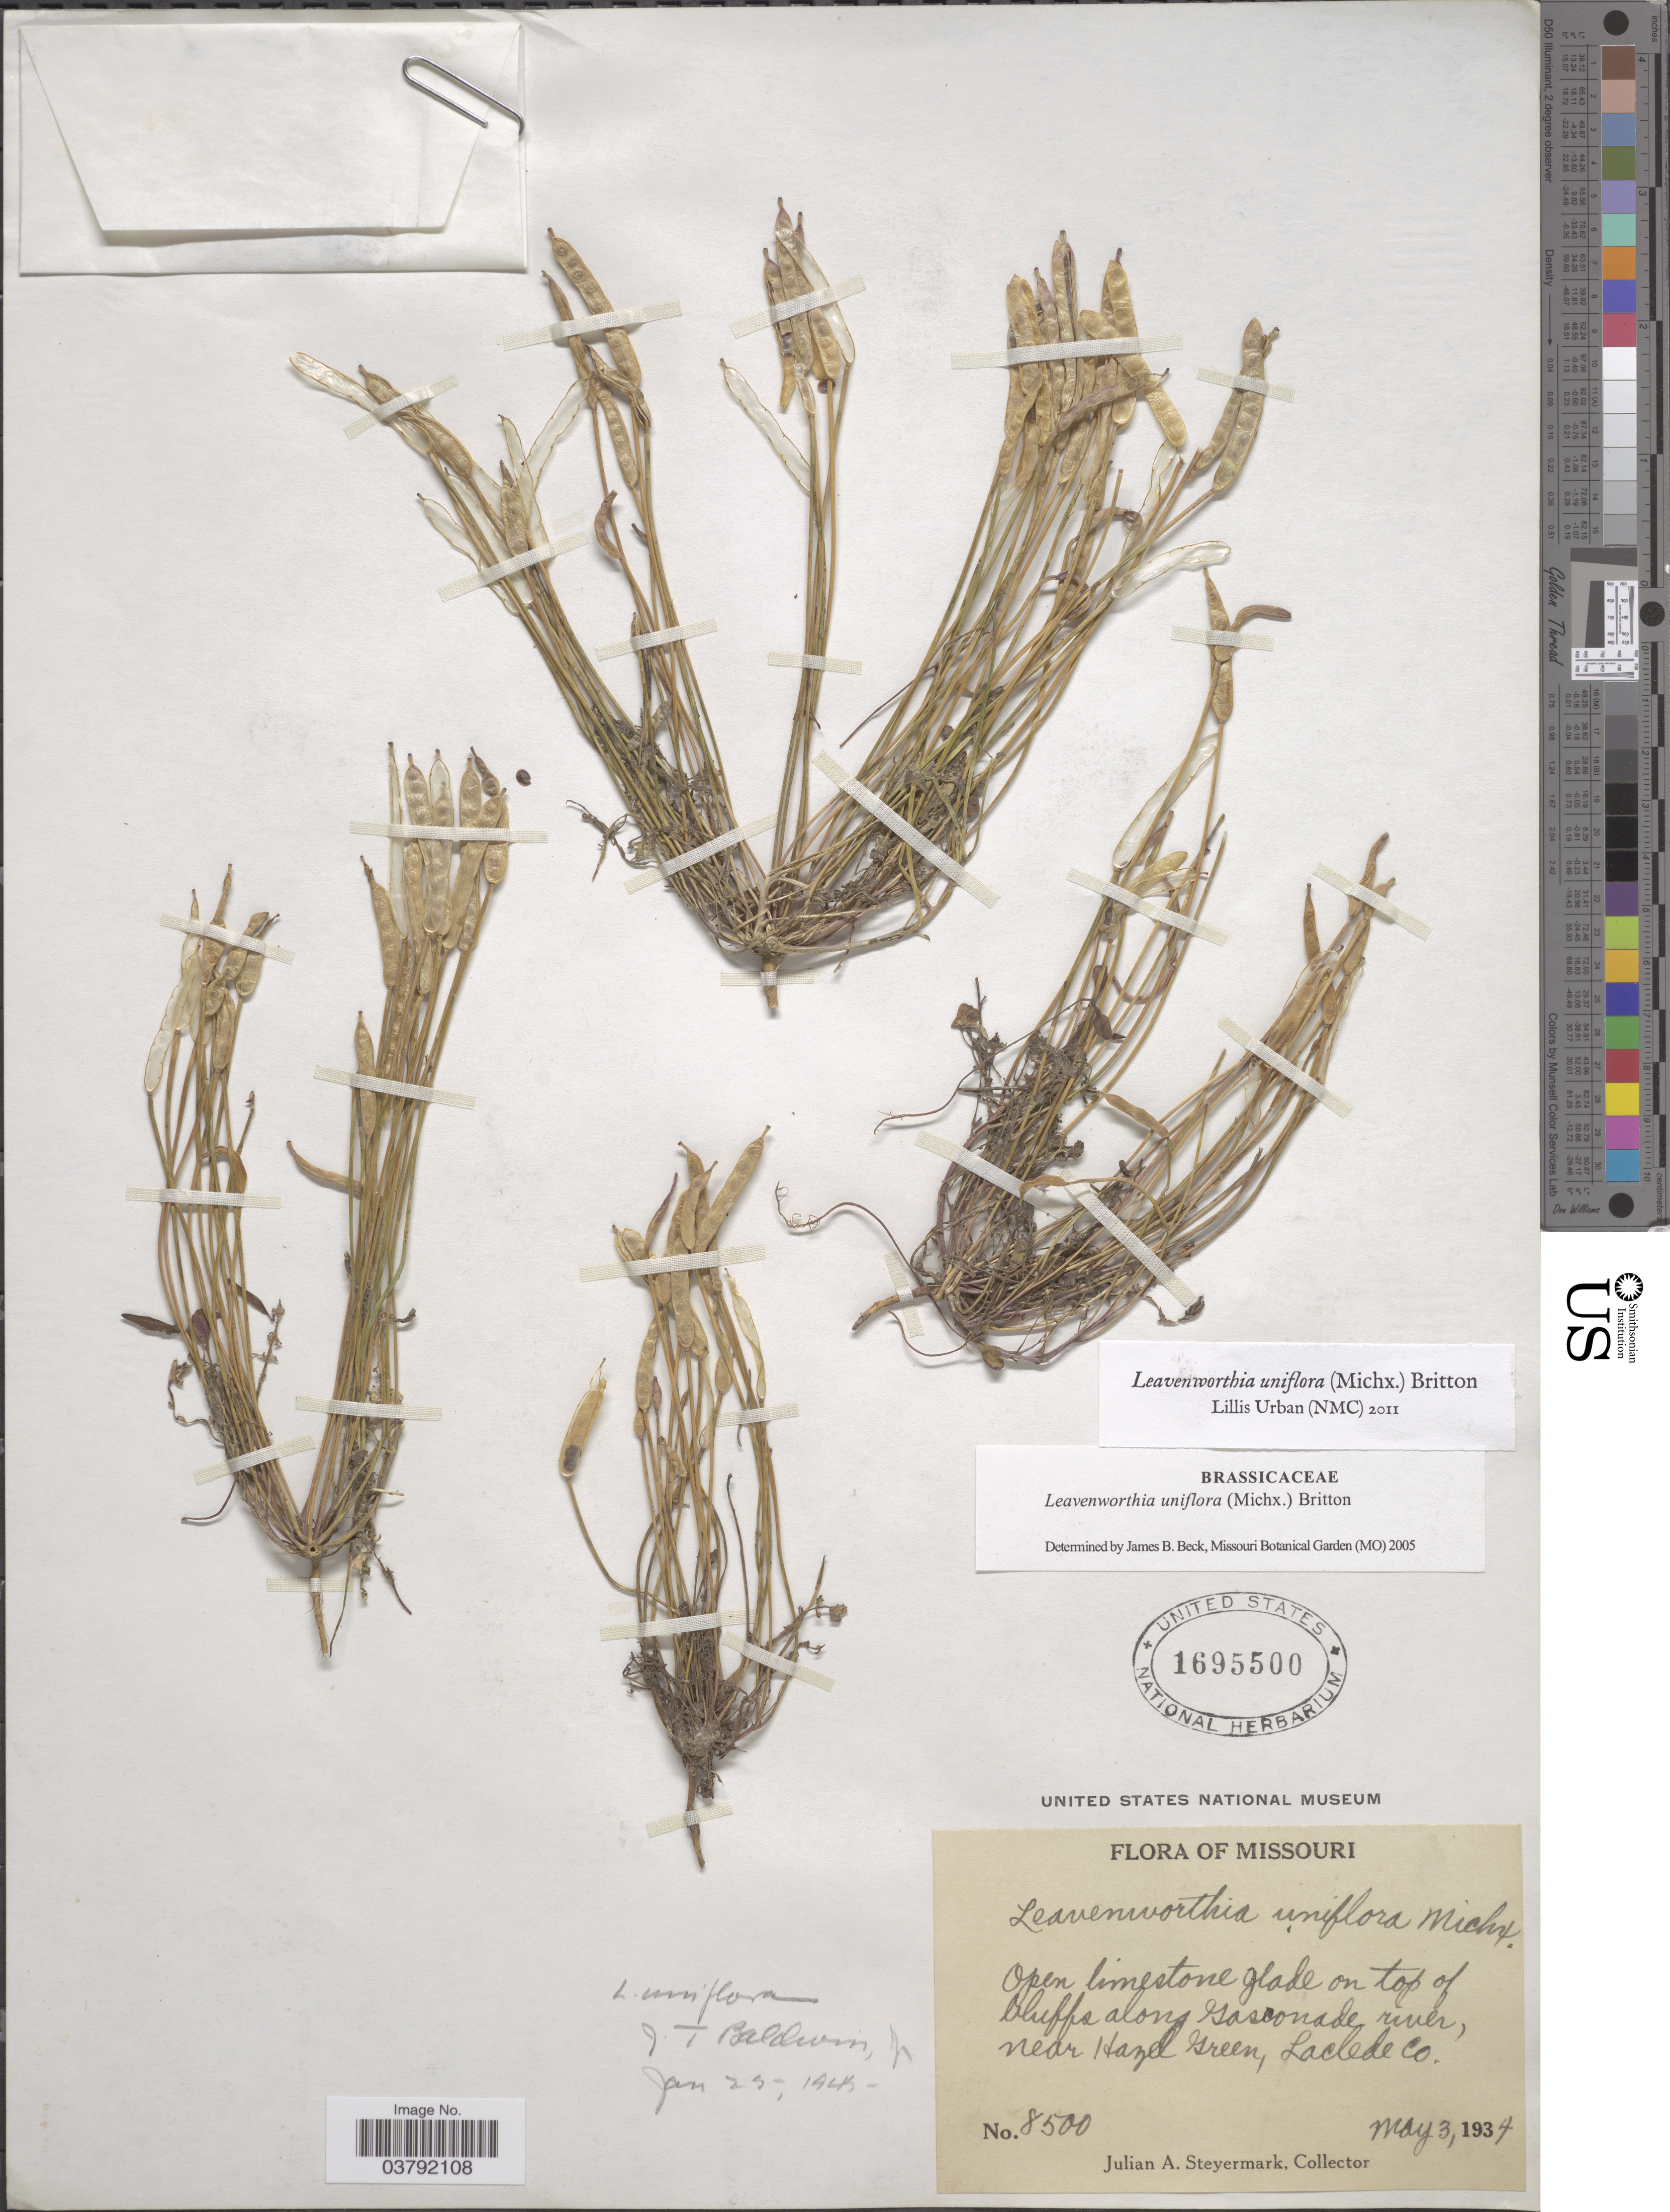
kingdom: Plantae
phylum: Tracheophyta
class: Magnoliopsida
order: Brassicales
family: Brassicaceae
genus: Leavenworthia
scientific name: Leavenworthia uniflora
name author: (Michx.) Britton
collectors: J. Steyermark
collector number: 8500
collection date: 1934-05-03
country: United States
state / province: Missouri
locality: On top of bluffs along Gasconade river, near Hazel Green, Laclede Co.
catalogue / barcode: US 1695500